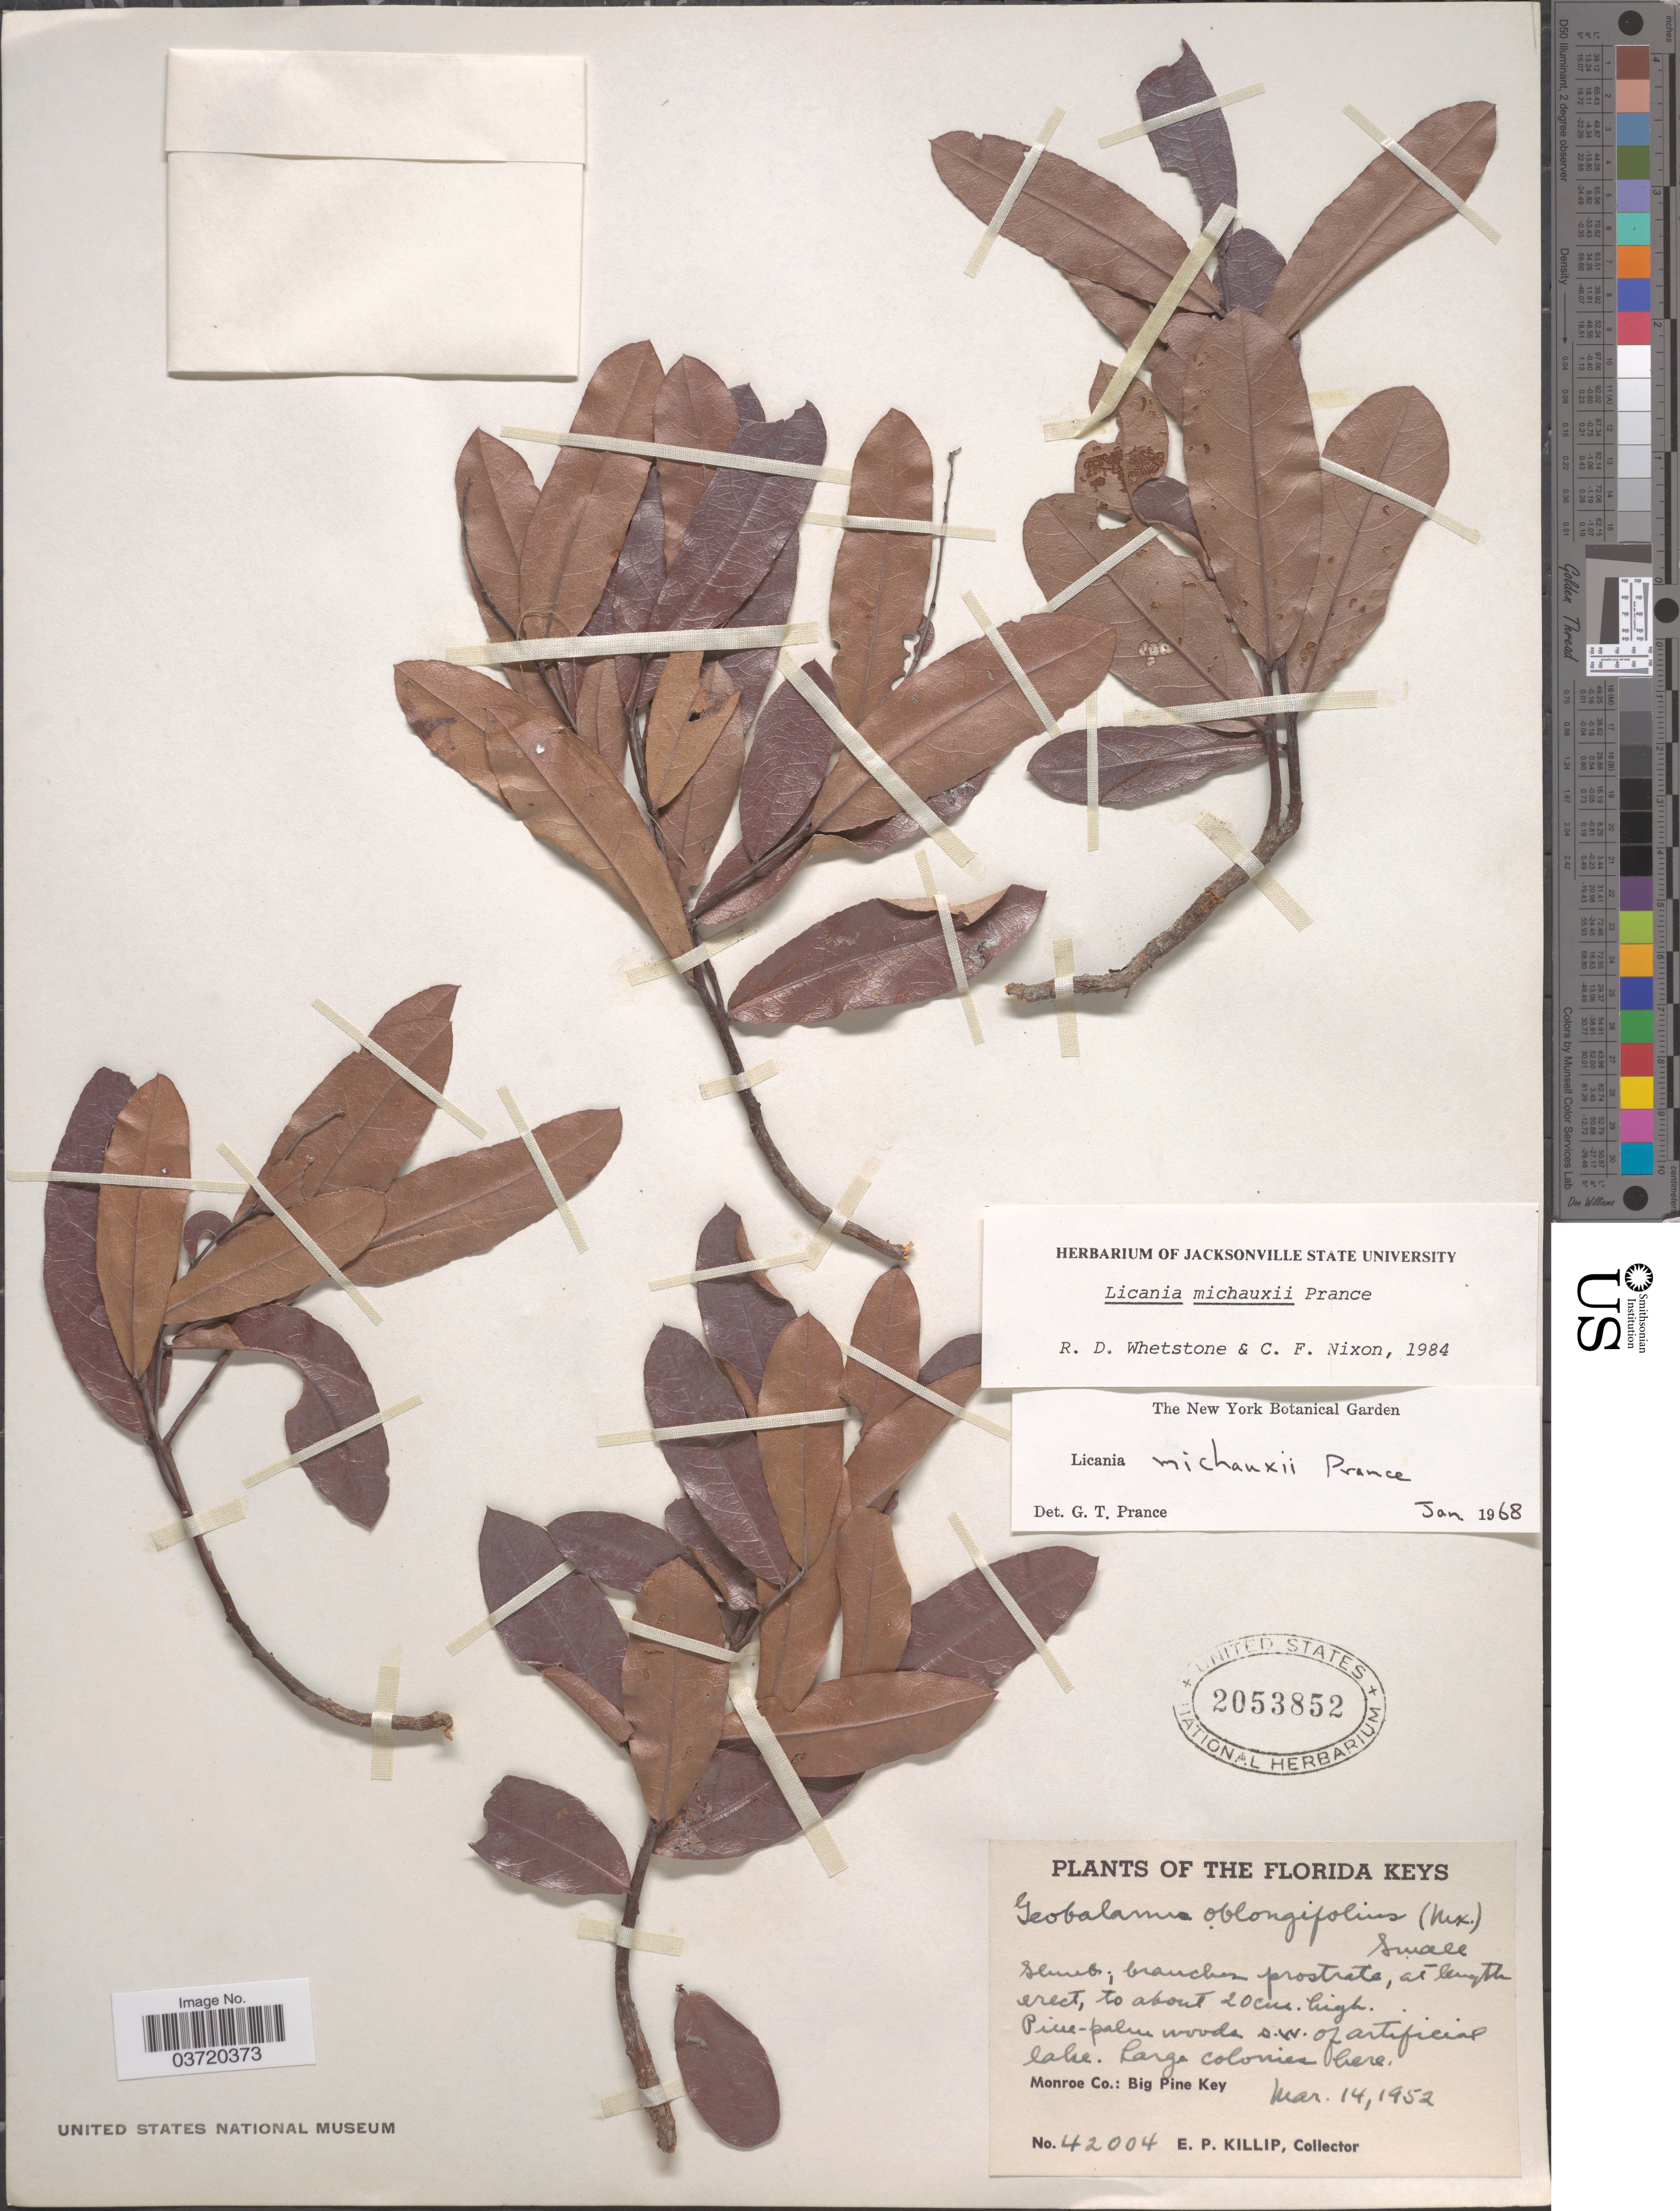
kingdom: Plantae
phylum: Tracheophyta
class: Magnoliopsida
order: Malpighiales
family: Chrysobalanaceae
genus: Geobalanus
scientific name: Geobalanus oblongifolius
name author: (Michx.) Small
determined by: Strong, M. T., (US), Smithsonian Institution - National Museum of Natural History (UNITED STATES)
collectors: E. P. Killip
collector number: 42004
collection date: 1952-03-14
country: United States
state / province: Florida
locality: The Florida Keys. Pine-palm woods s.w. of artificial lake. Monroe Co.: Big Pine Key.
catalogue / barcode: US 2053852